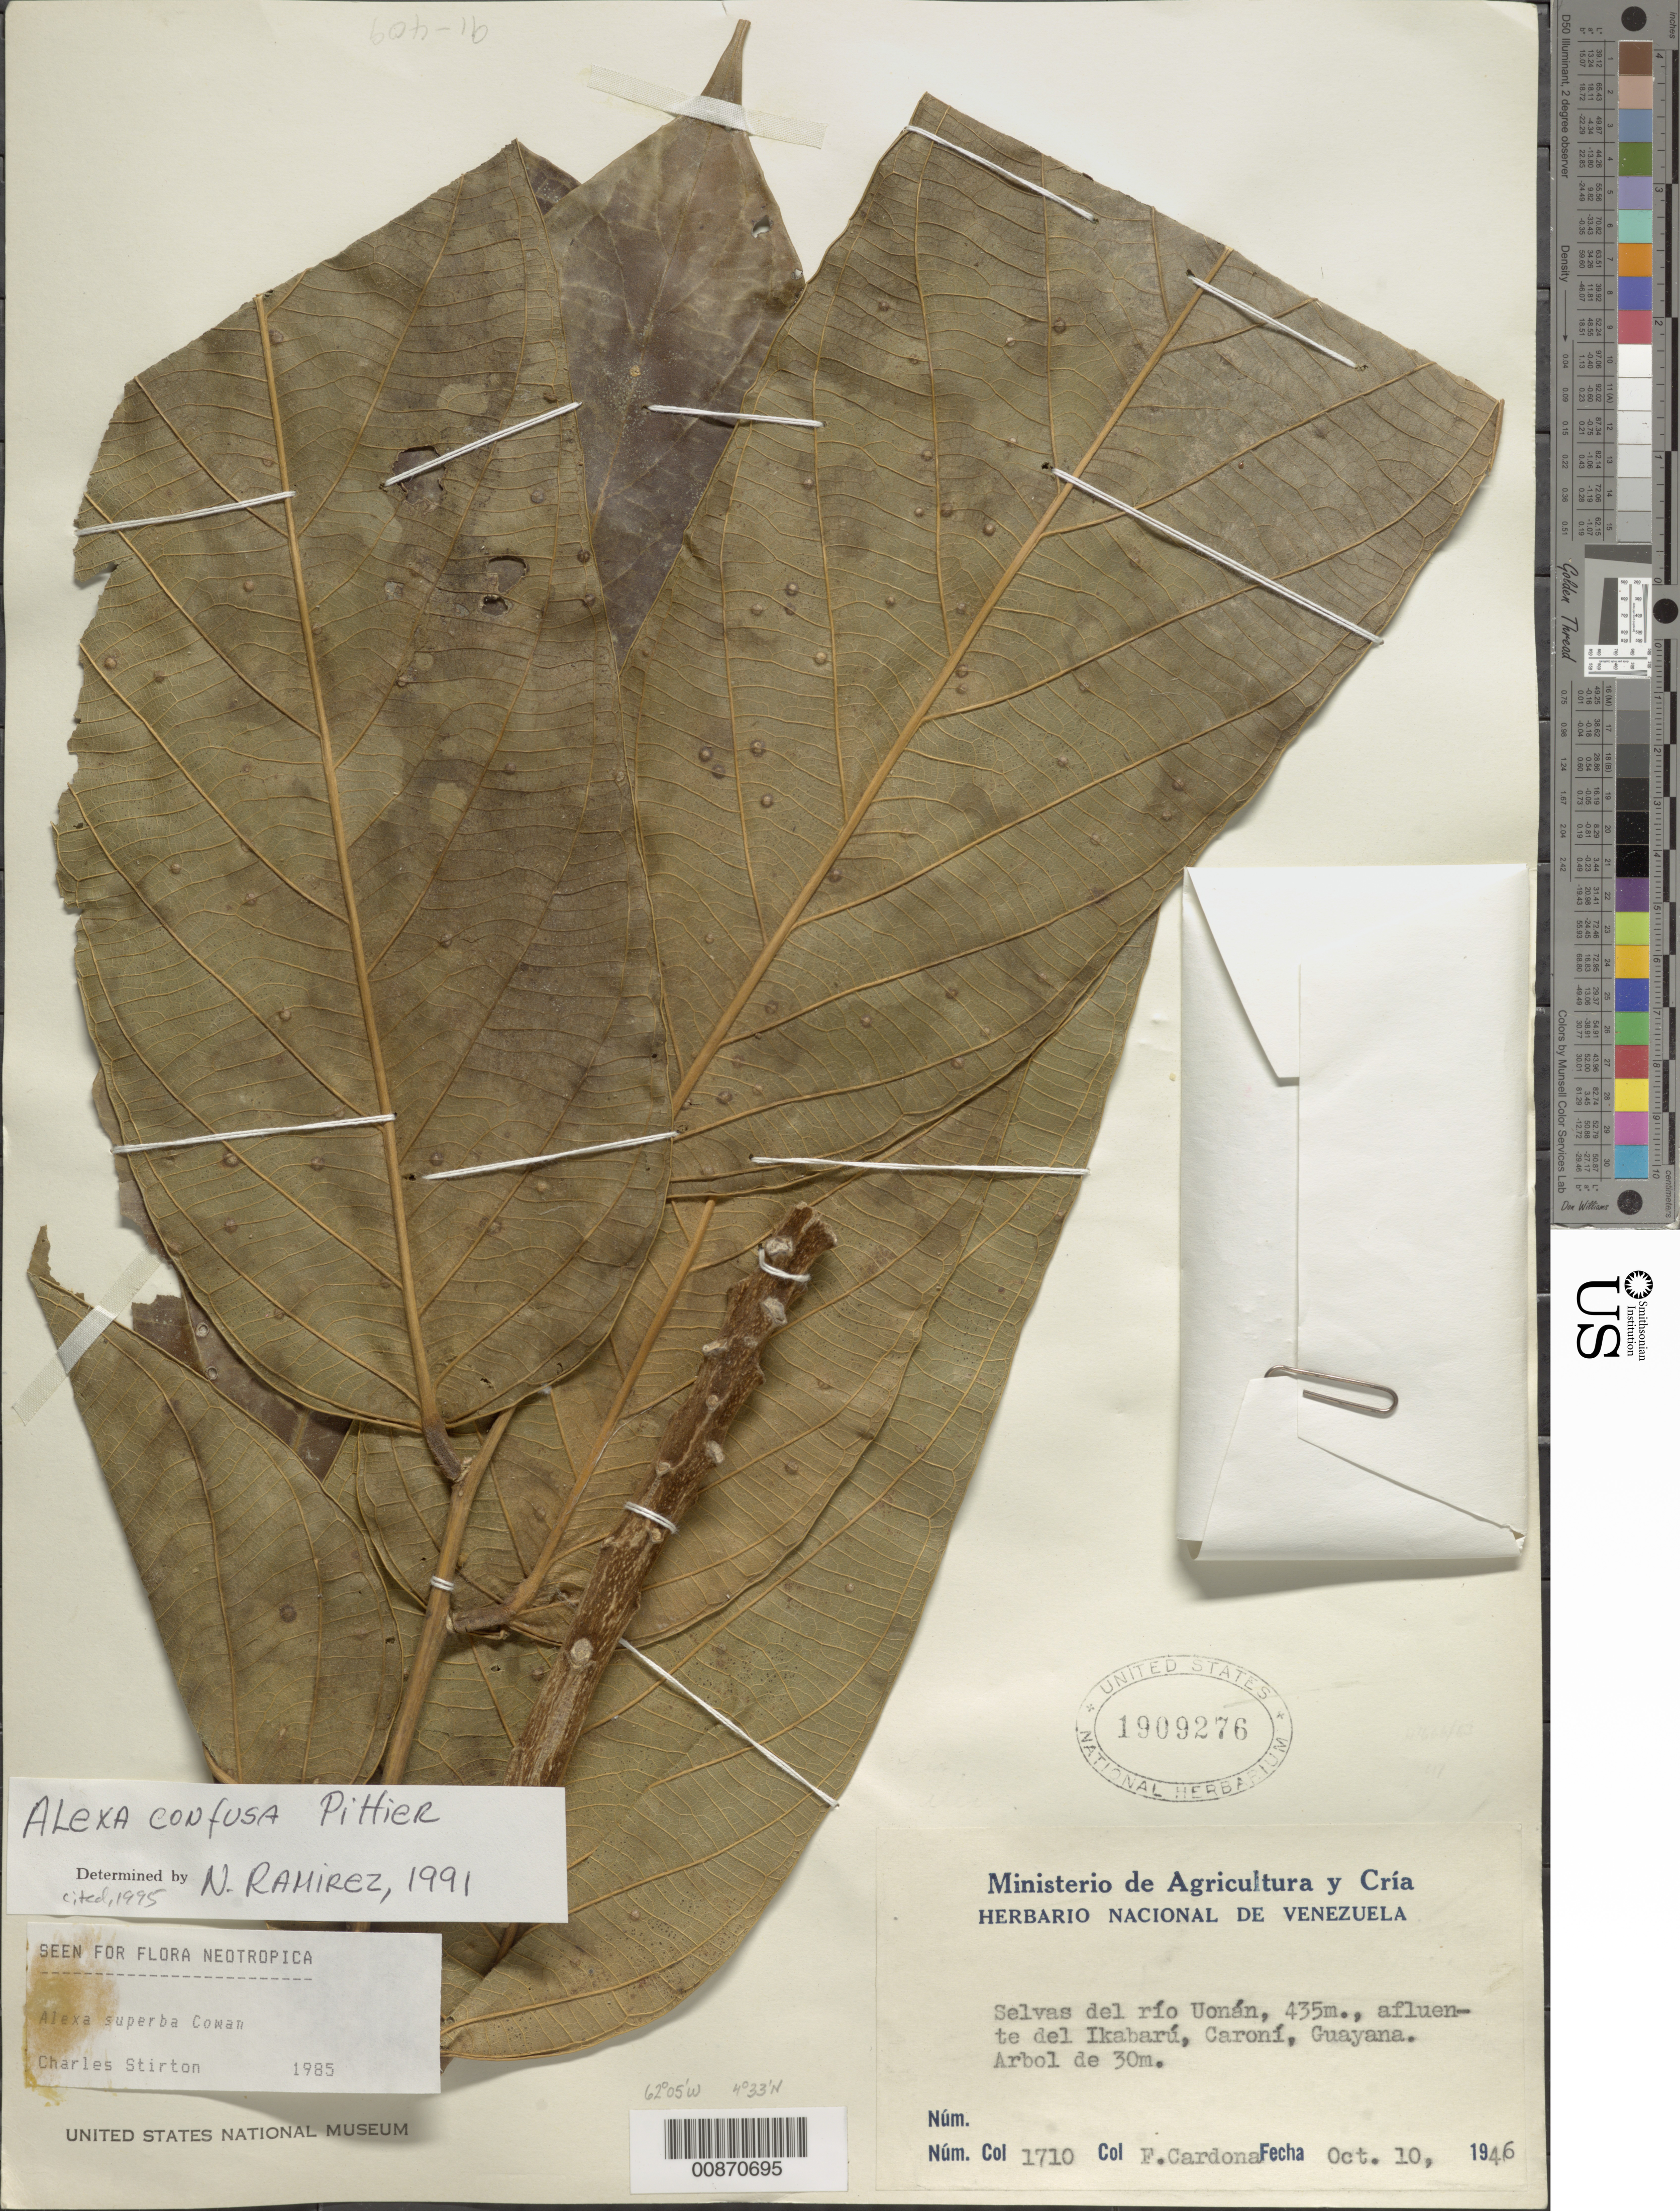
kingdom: Plantae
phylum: Tracheophyta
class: Magnoliopsida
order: Fabales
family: Fabaceae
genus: Alexa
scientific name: Alexa confusa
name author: Pittier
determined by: Ramírez, N.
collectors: F. Cardona Puig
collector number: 1710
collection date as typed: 10-Oct-46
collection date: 1946-10-10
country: Venezuela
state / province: Bolívar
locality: Río Uonán, affl del Ikabarú, Caroní (Guayana)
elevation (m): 435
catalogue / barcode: US 1909276